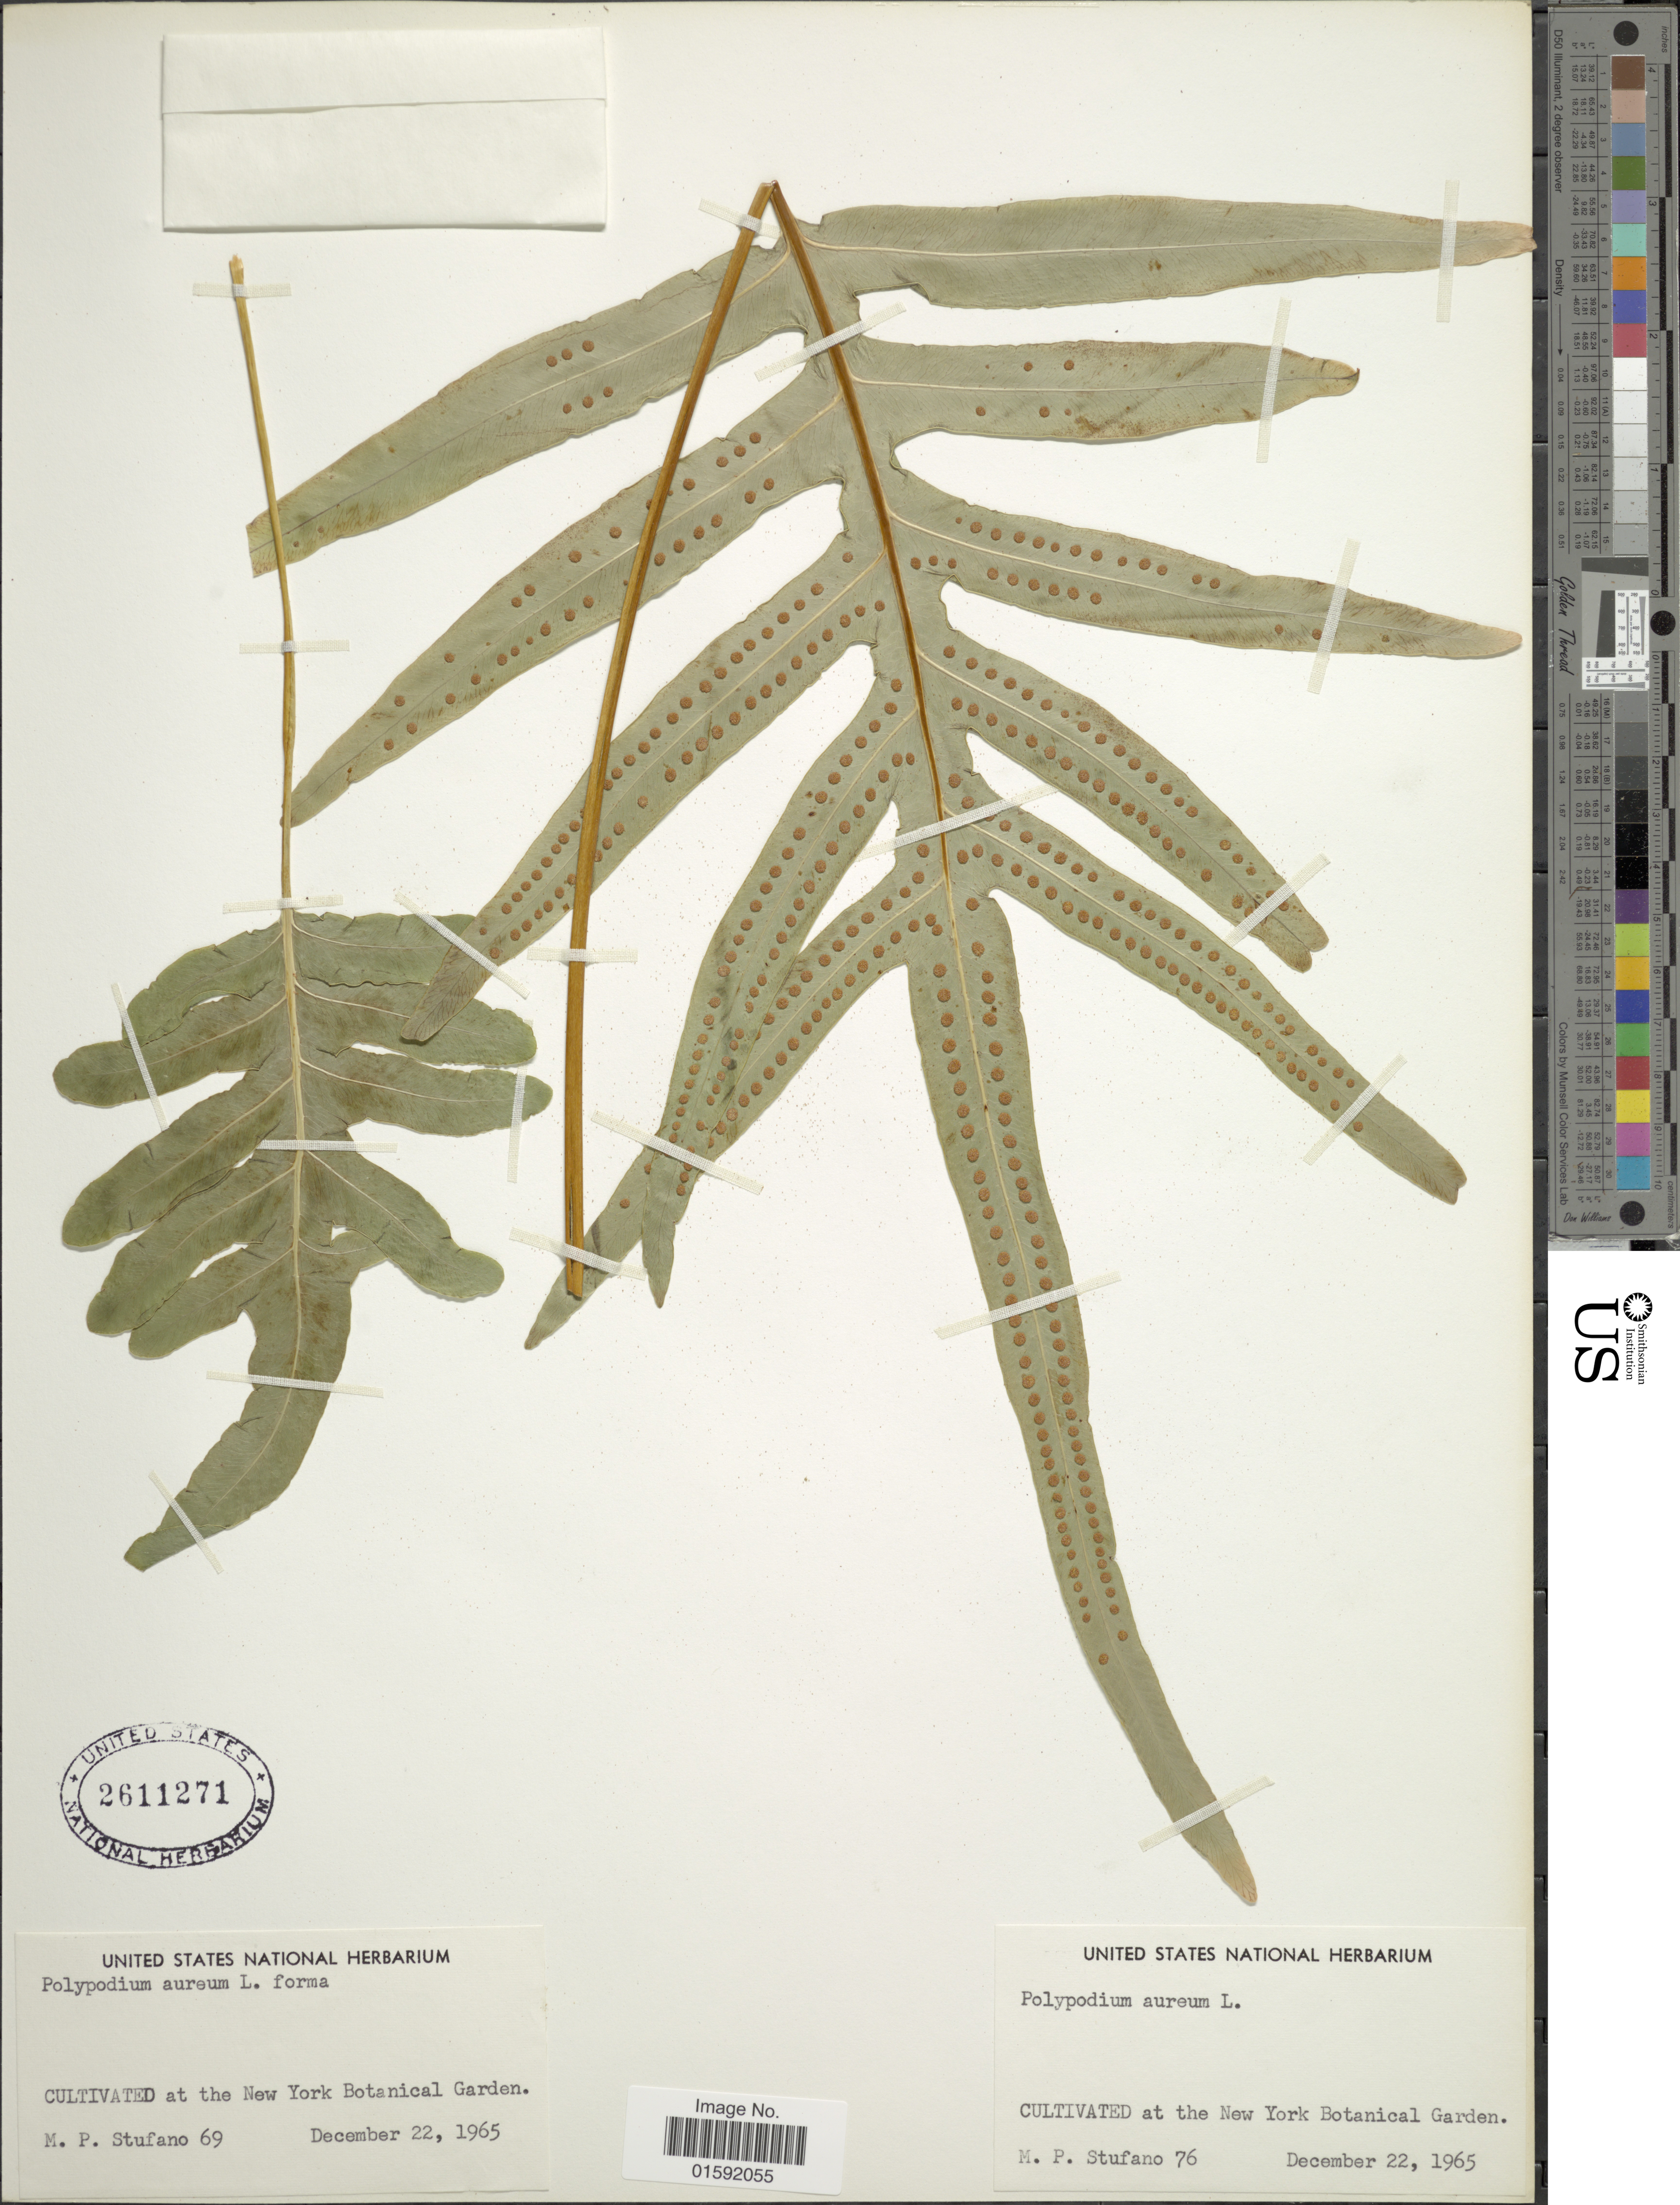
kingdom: Plantae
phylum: Tracheophyta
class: Polypodiopsida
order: Polypodiales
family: Polypodiaceae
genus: Phlebodium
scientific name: Phlebodium aureum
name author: (L.) J. Sm.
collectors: M. Stufano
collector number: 69/76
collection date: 1965-12-22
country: United States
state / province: New York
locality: The New York Botanical Garden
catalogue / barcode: US 2611271